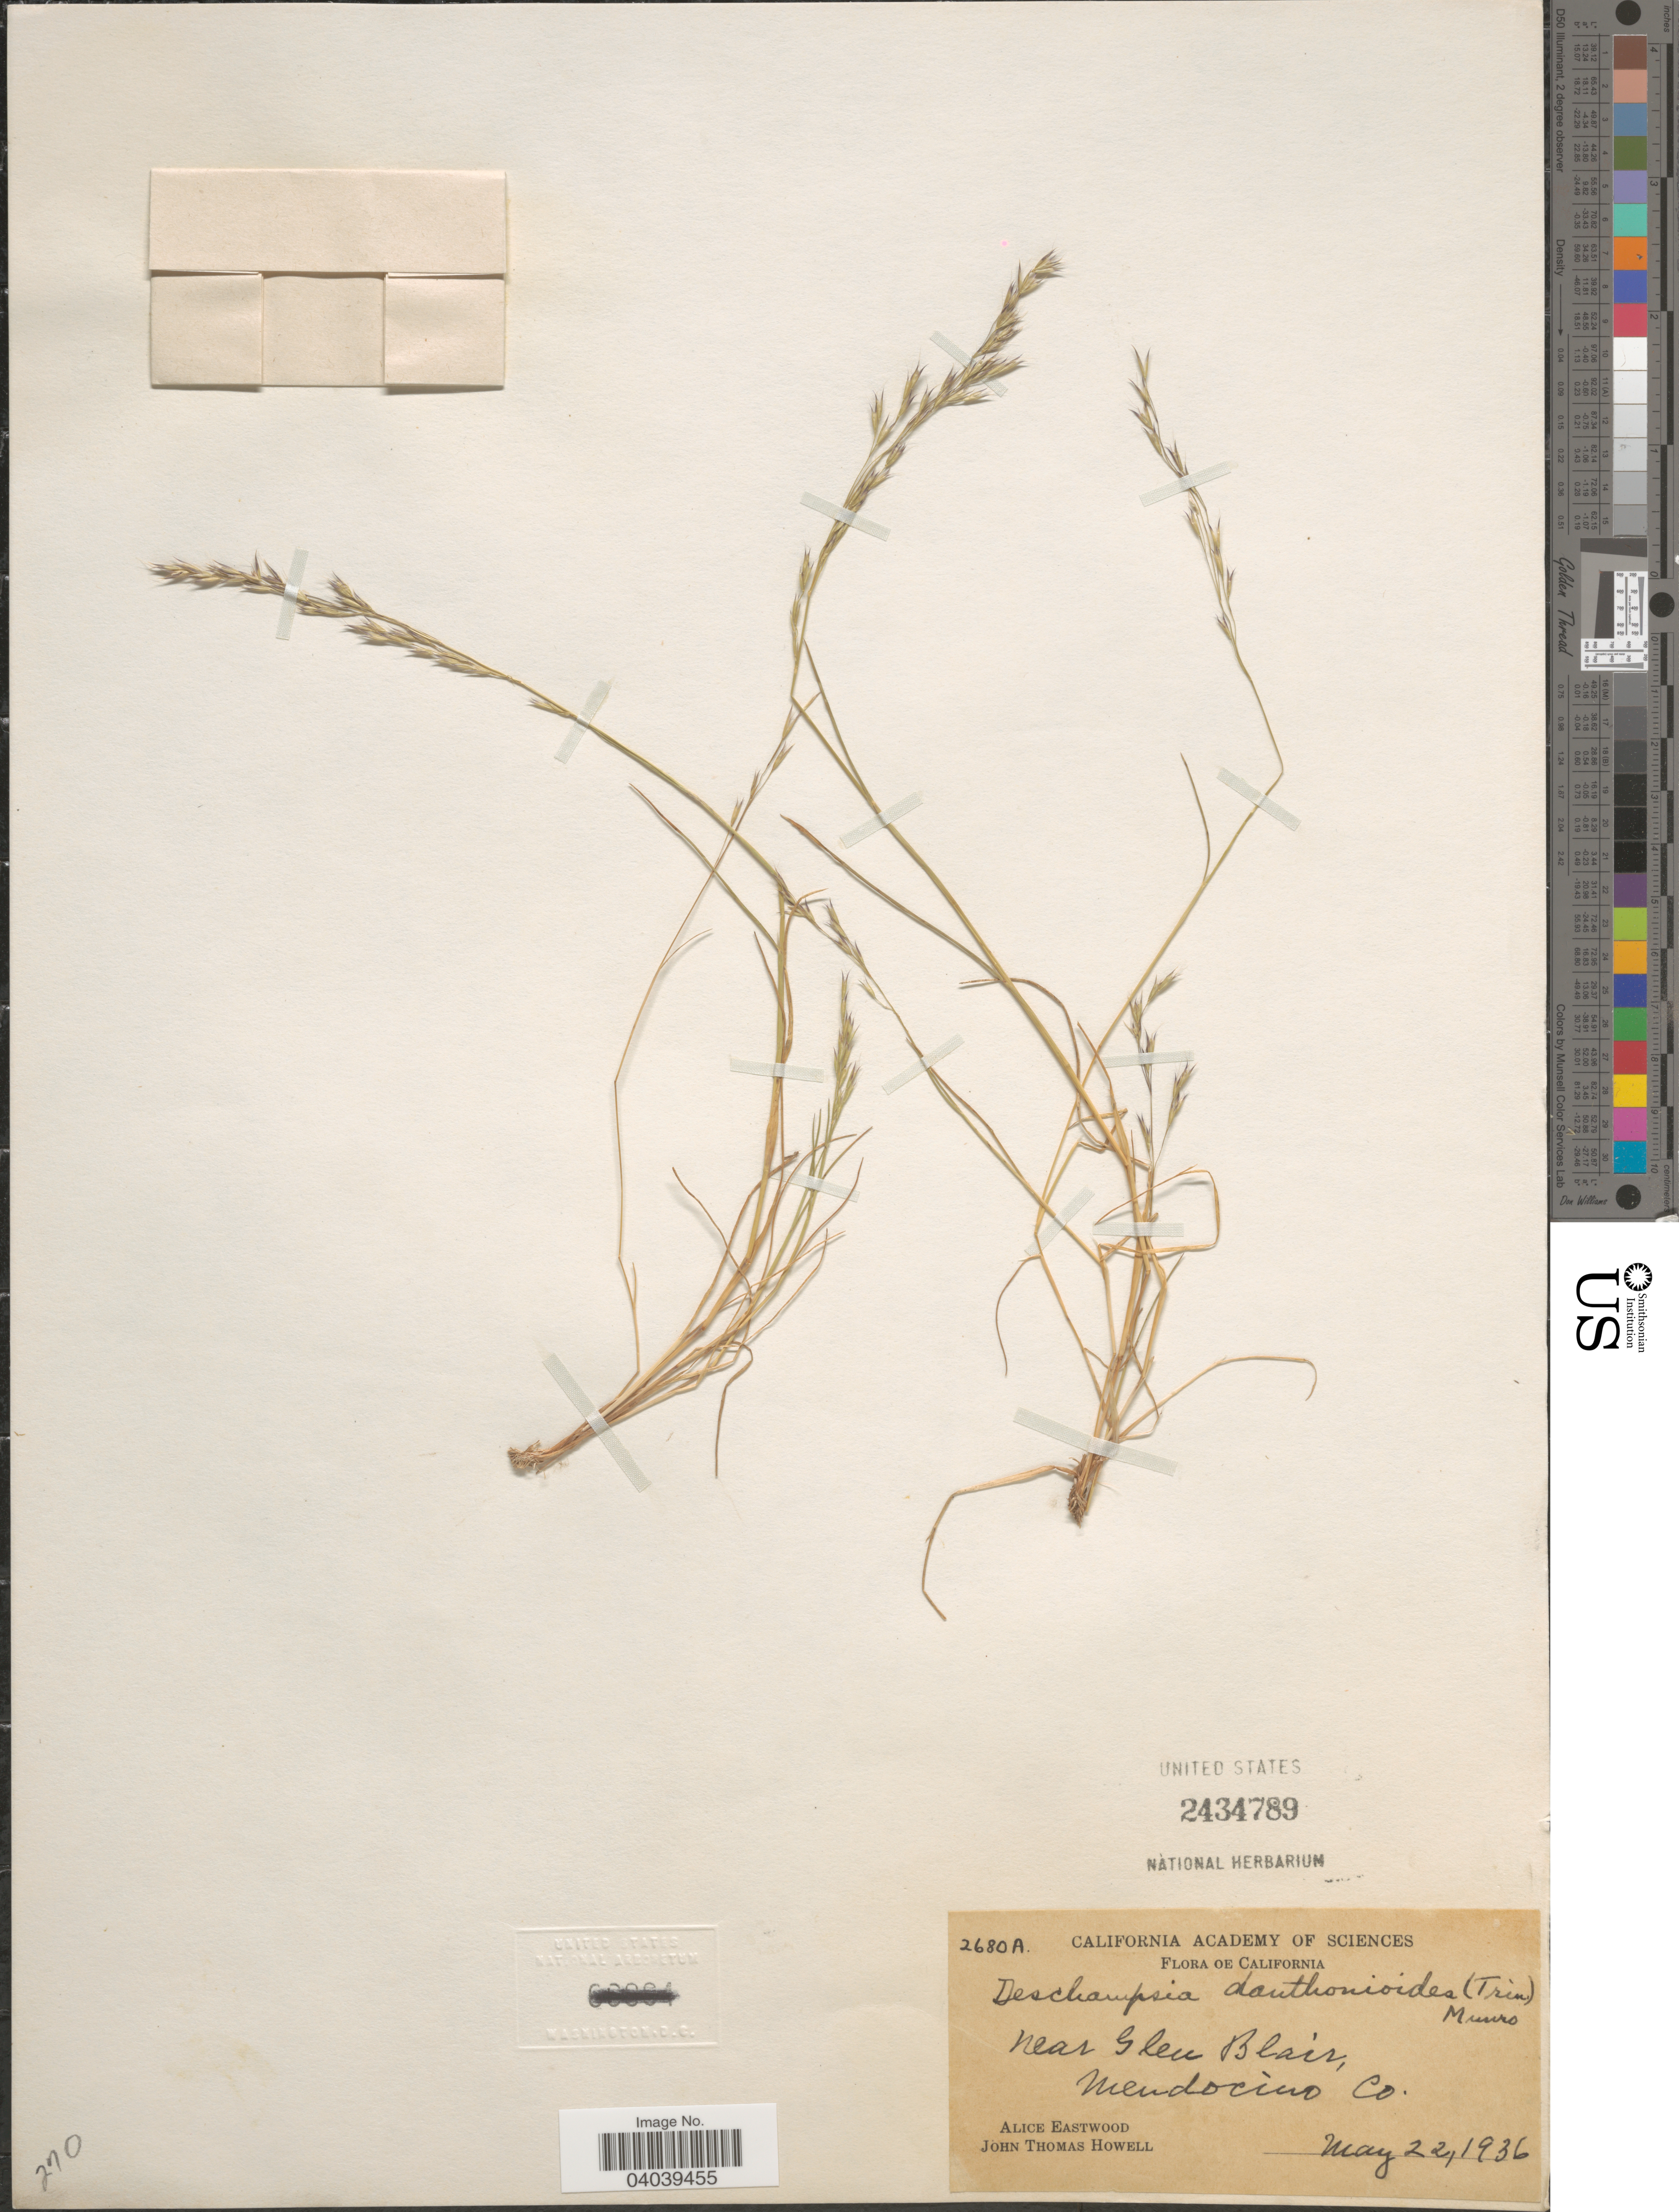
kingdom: Plantae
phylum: Tracheophyta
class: Liliopsida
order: Poales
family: Poaceae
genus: Deschampsia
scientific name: Deschampsia danthonioides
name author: (Trin.) Munro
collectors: A. Eastwood & J. T. Howell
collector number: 2680A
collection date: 1936-05-22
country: United States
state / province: California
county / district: Mendocino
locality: Near Glue Blair, Mendocino Co.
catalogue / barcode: US 2434789